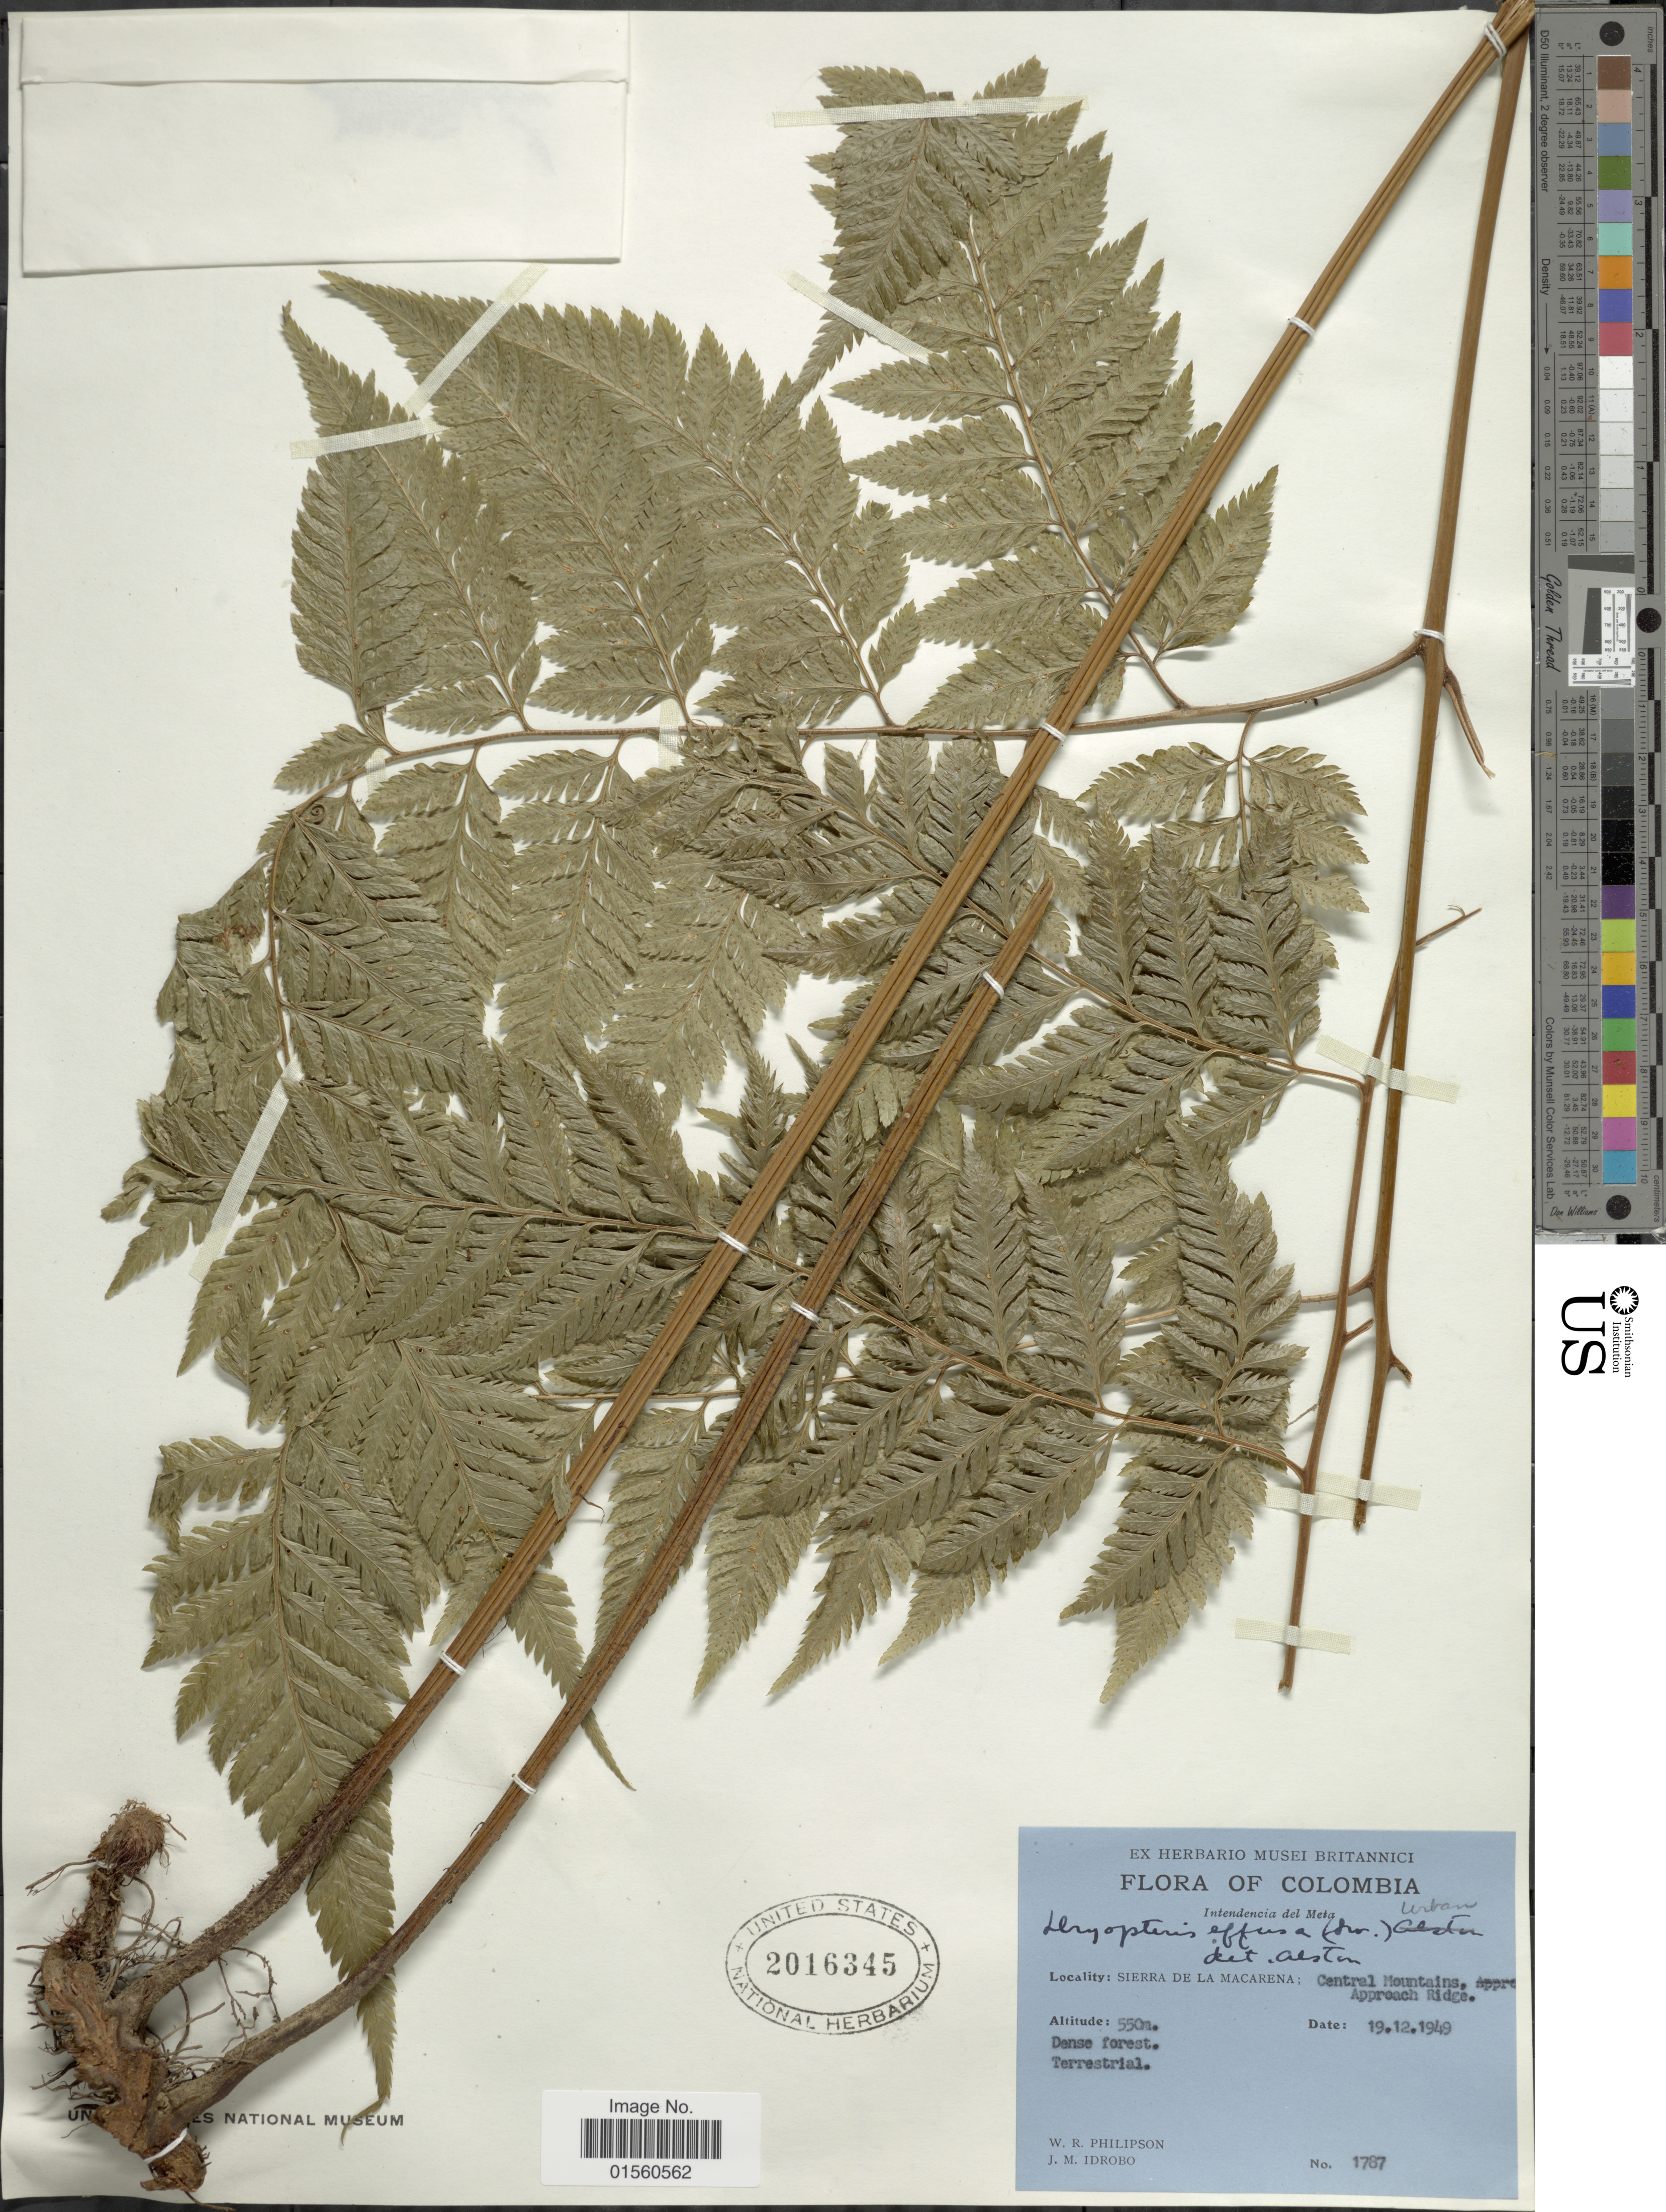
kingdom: Plantae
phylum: Tracheophyta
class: Polypodiopsida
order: Polypodiales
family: Dryopteridaceae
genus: Parapolystichum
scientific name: Parapolystichum effusum var. effusum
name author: (Sw.) Ching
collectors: W. R. Philipson & J. M. Idrobo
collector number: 1787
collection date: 1949-12-19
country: Colombia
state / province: Meta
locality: Intendencia del Meta, Sierra de la Macarena; Central Mountains, Appreach Ridge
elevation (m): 550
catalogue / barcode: US 2016345